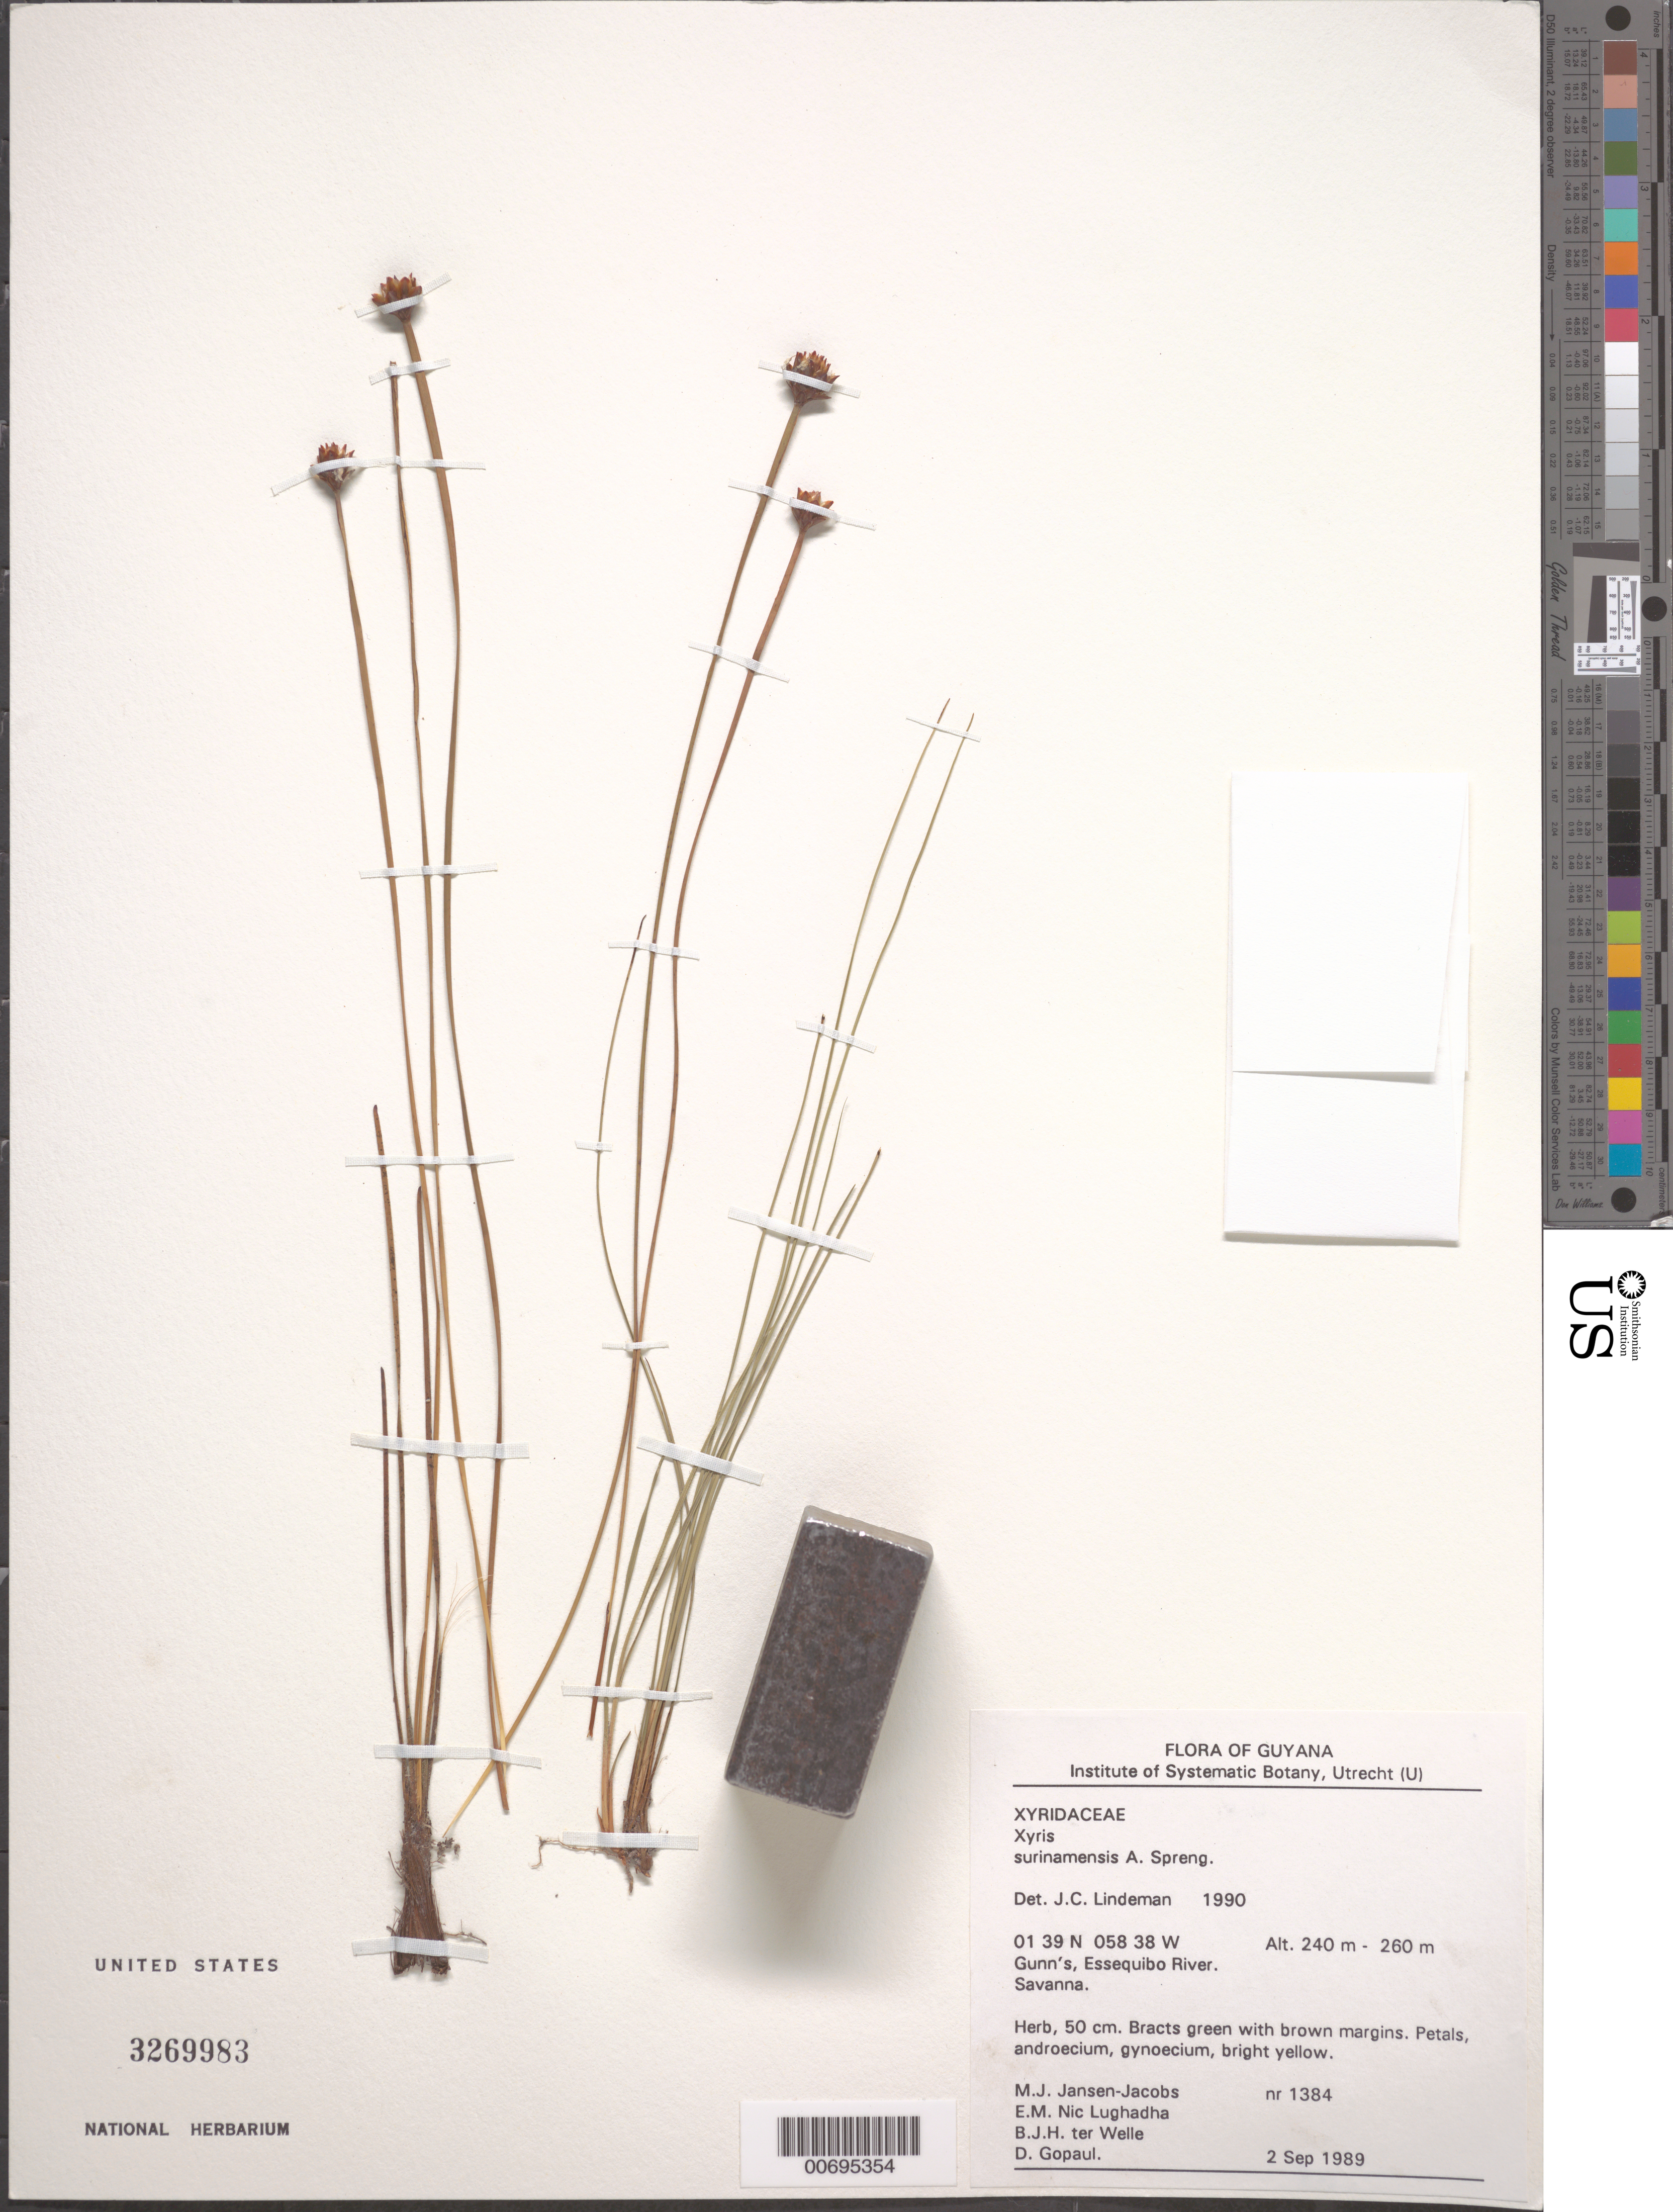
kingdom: Plantae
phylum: Tracheophyta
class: Liliopsida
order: Poales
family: Xyridaceae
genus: Xyris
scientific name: Xyris surinamensis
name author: A. Spreng.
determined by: Lindeman, J. C.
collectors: M. J. Jansen-Jacobs, E. Nic Lughadha, B. Welle & D. Gopaul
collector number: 1384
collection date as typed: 2-Sep-89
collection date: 1989-09-02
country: Guyana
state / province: U. Takutu-U. Essequibo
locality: Gunn's, Essequibo River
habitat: Savanna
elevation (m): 240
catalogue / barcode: US 3269983